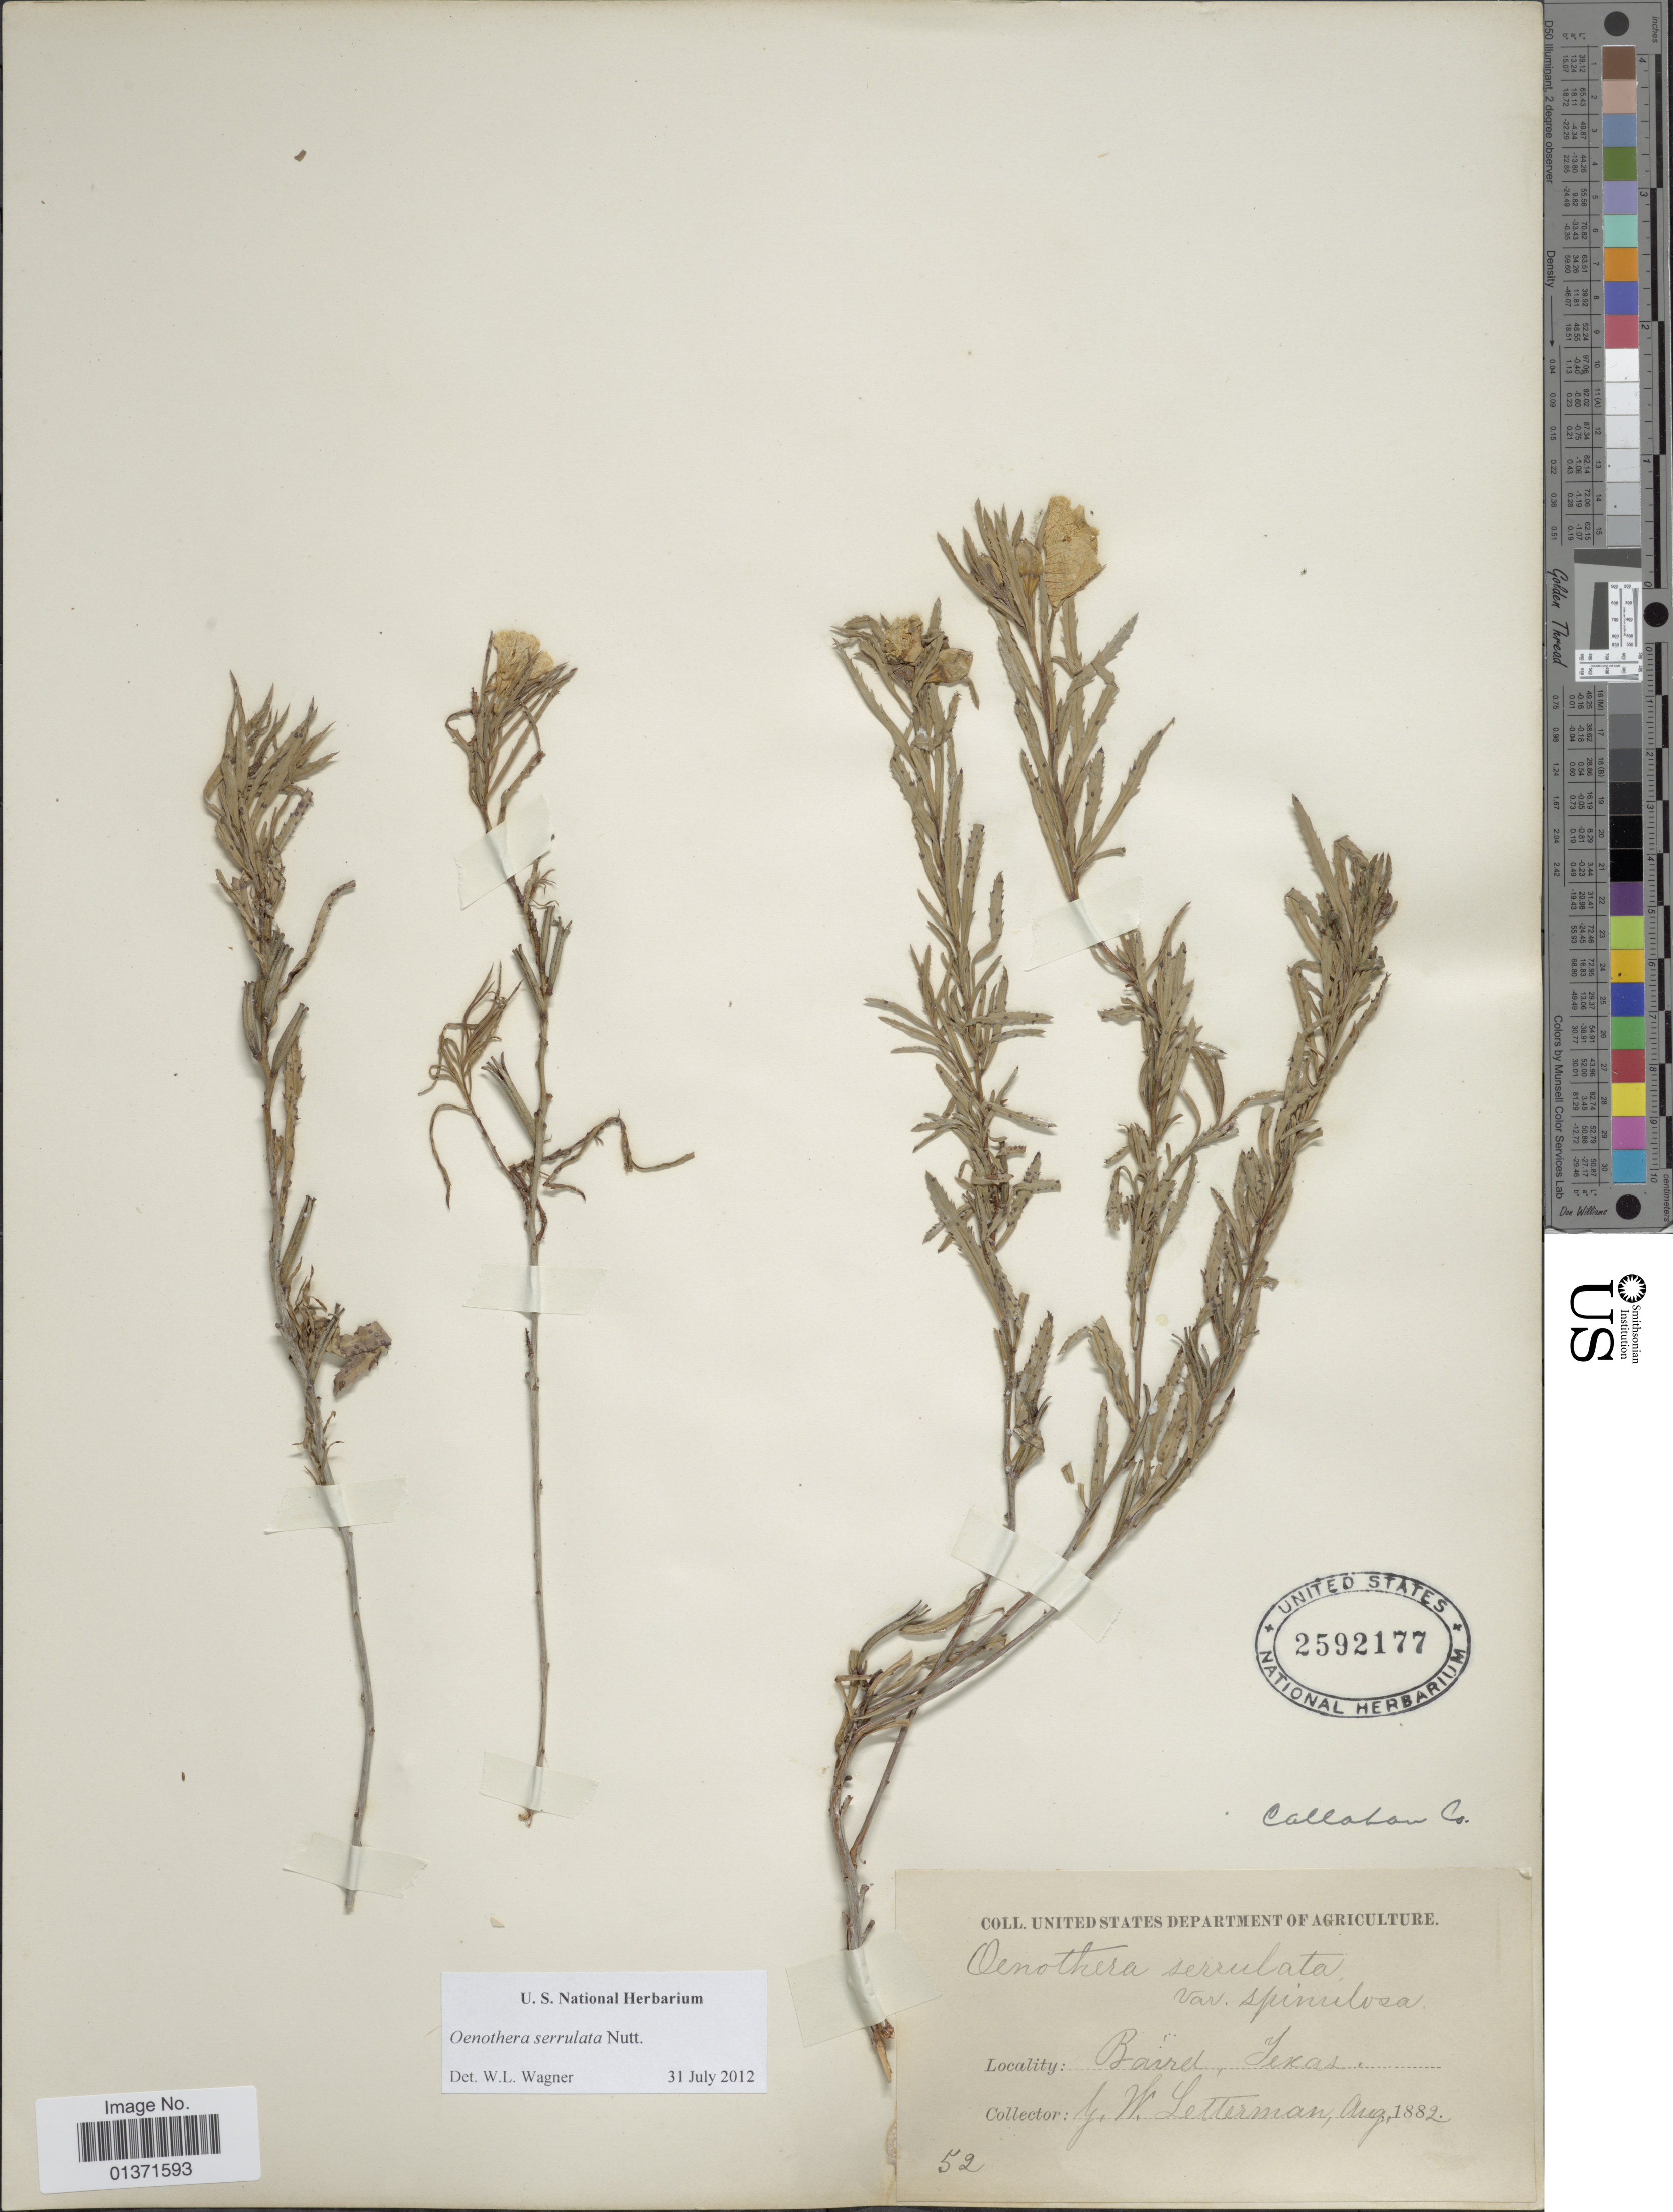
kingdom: Plantae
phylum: Tracheophyta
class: Magnoliopsida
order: Myrtales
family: Onagraceae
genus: Oenothera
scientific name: Oenothera serrulata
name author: Nutt.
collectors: G. W. Letterman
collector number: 52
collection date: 1882-08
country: United States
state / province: Texas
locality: Barret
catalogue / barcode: US 2592177